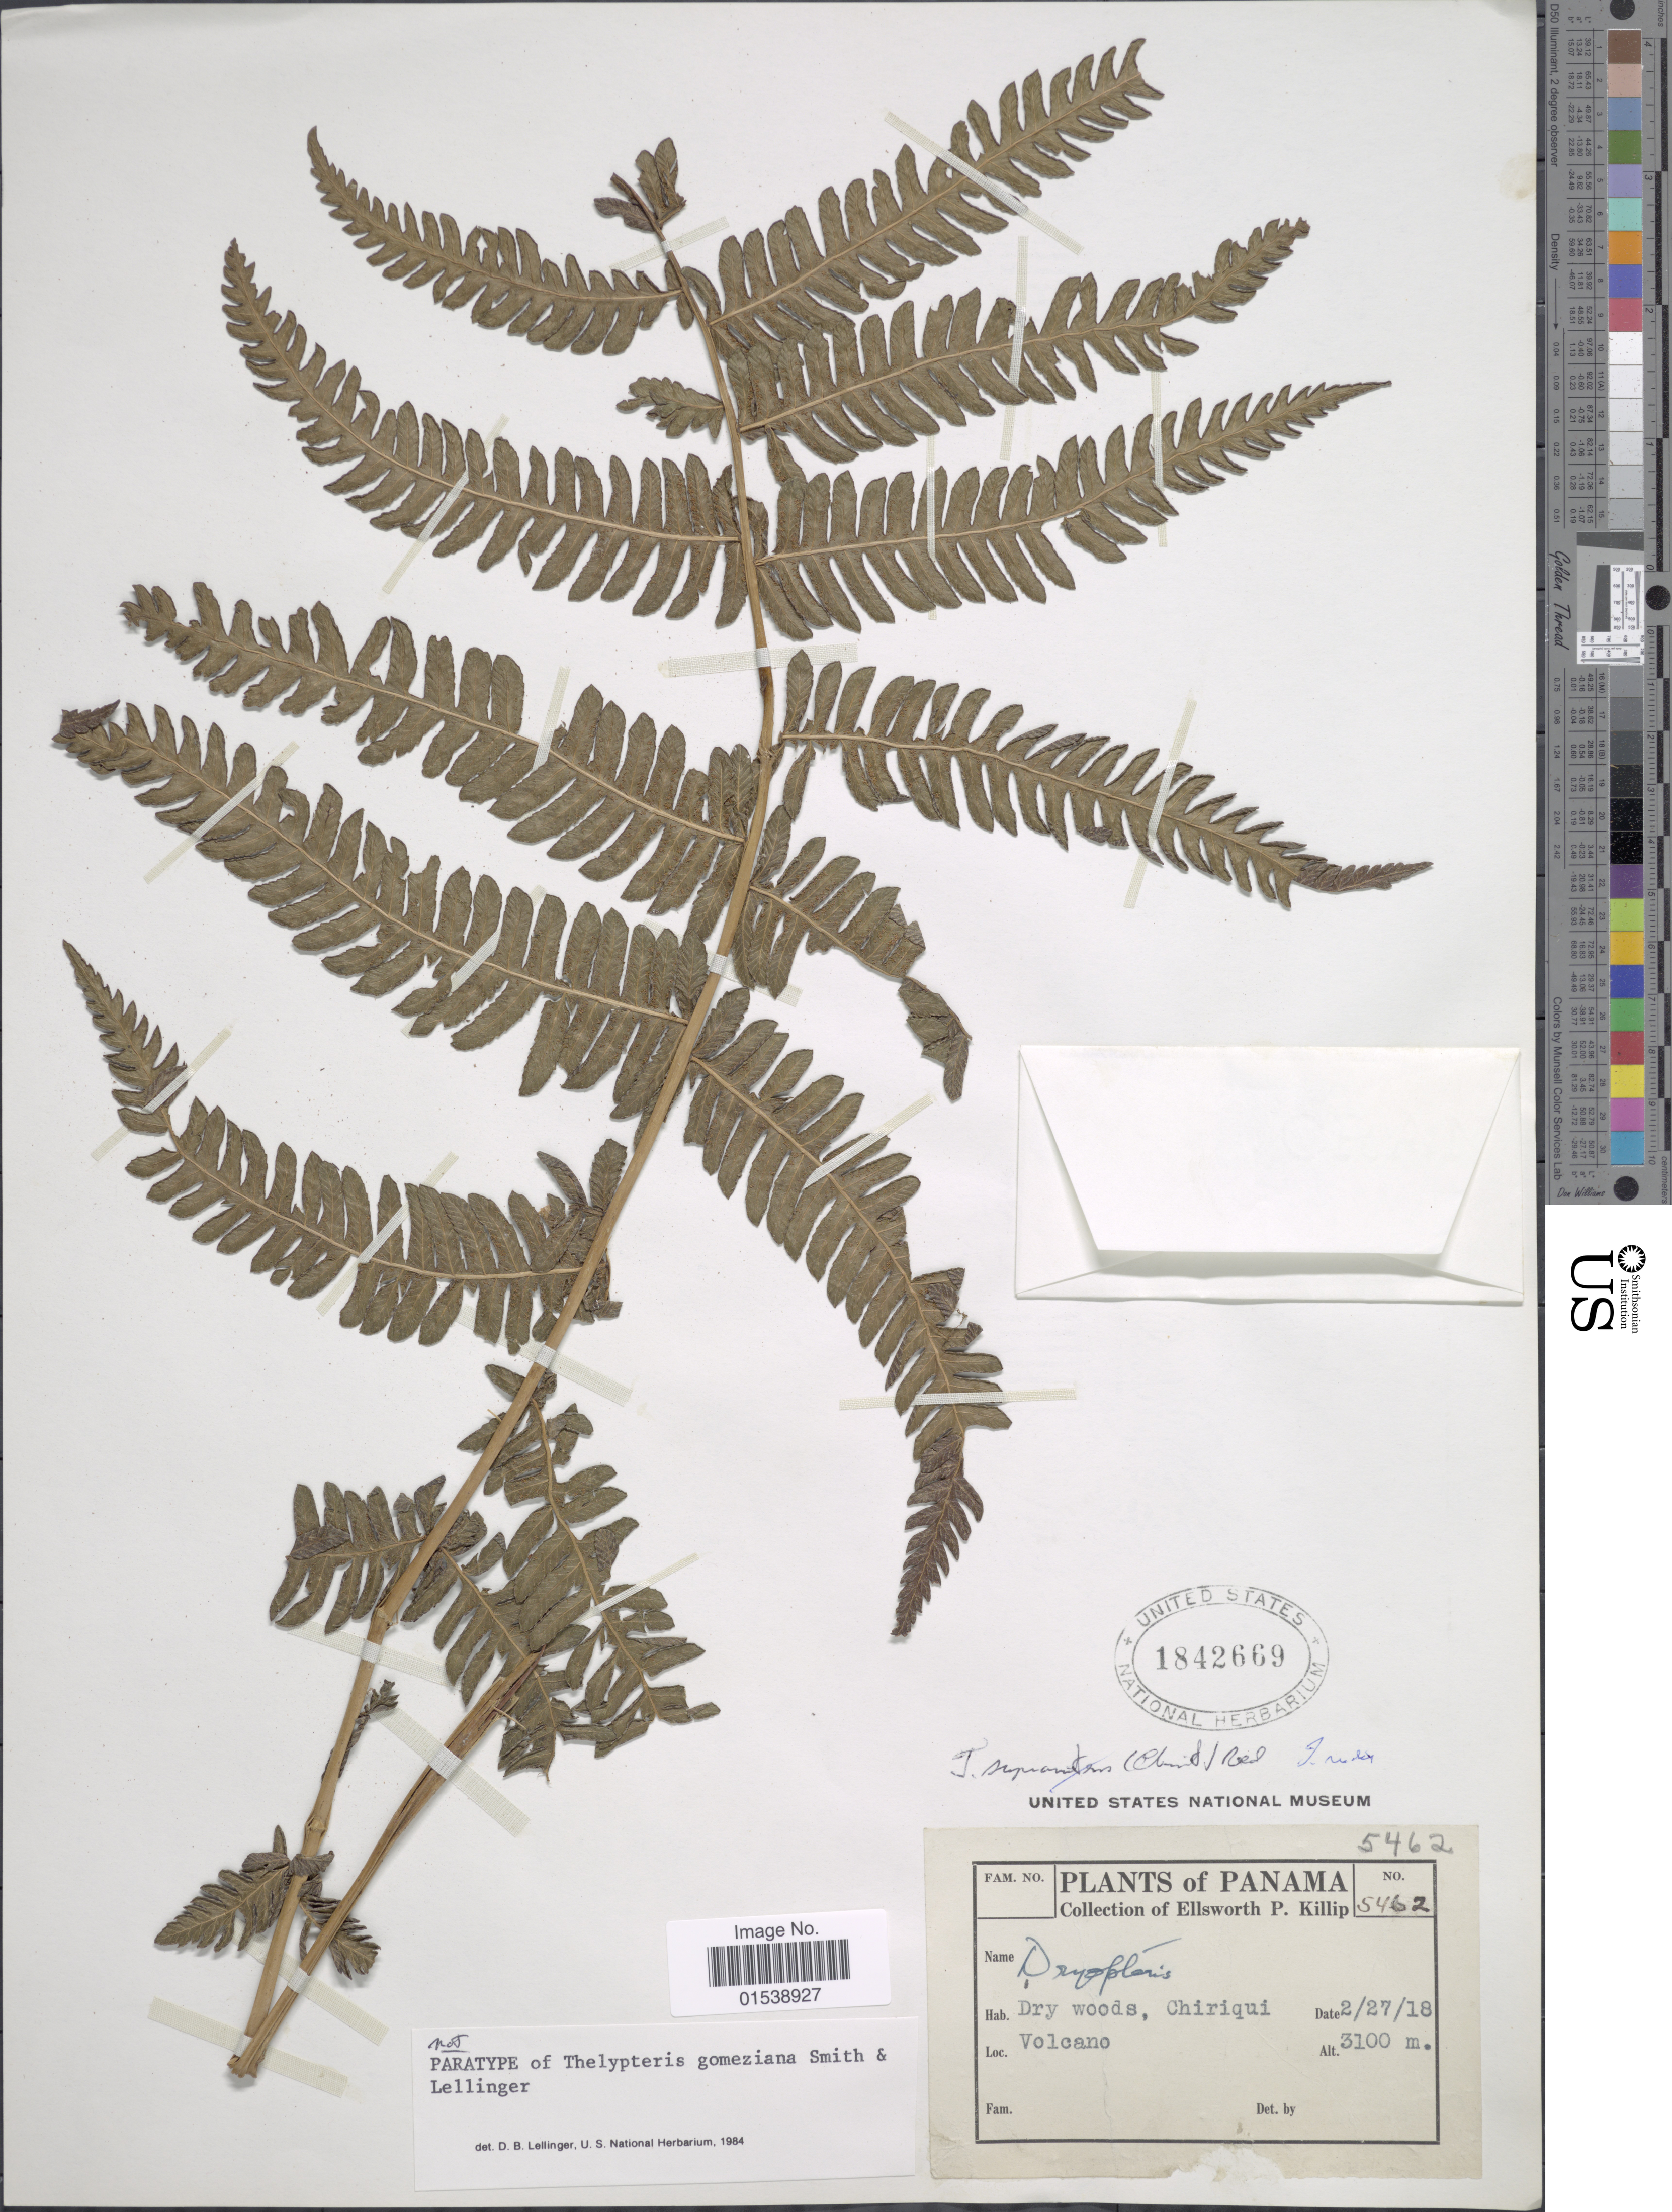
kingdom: Plantae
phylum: Tracheophyta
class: Polypodiopsida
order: Polypodiales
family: Thelypteridaceae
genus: Amauropelta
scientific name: Amauropelta rudis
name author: (Kunze) Pic. Serm.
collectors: E. P. Killip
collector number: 5462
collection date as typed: Transcribed d/m/y: 27/2/18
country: Panama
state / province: Chiriqui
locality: Dry woods, Chiriqui Volcano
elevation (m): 3100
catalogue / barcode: US 1842669